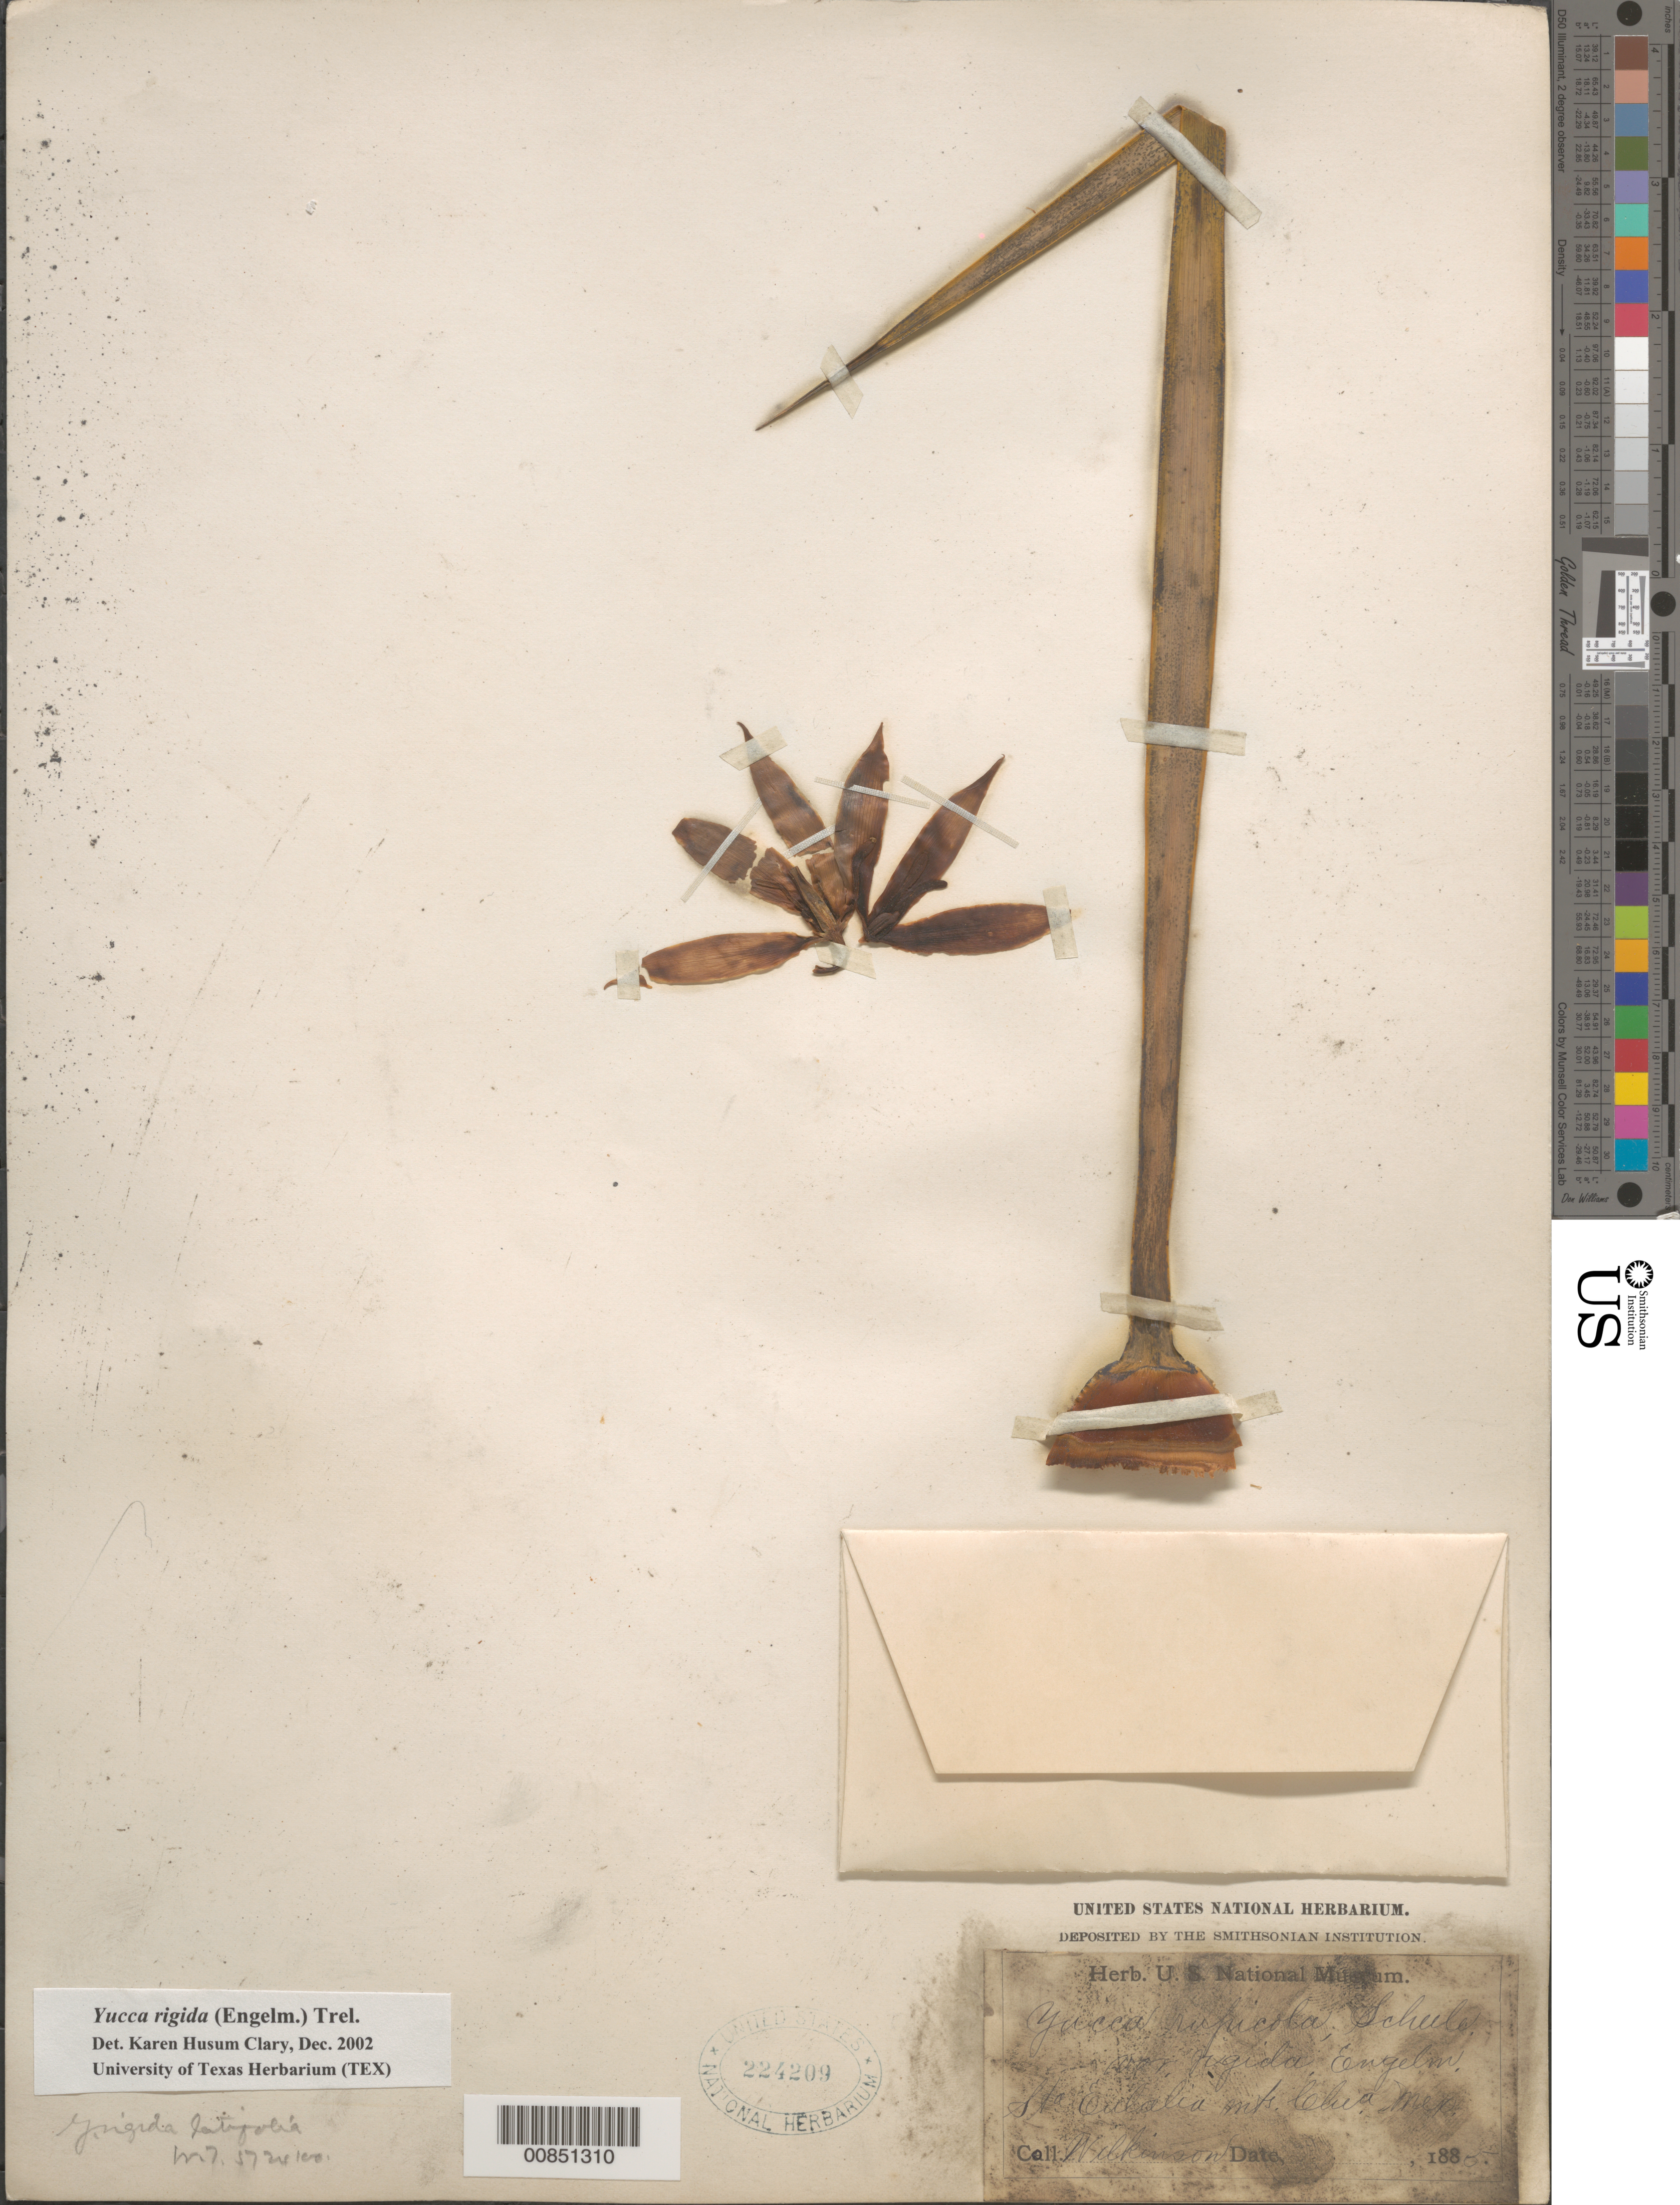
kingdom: Plantae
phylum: Tracheophyta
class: Liliopsida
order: Asparagales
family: Asparagaceae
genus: Yucca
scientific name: Yucca rigida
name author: (Engelm.) Trel.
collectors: E. Wilkinson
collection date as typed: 1885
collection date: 1885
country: Mexico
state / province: Chihuahua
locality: Santa Eulalia Mts., Chihuahua.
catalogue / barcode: US 224209